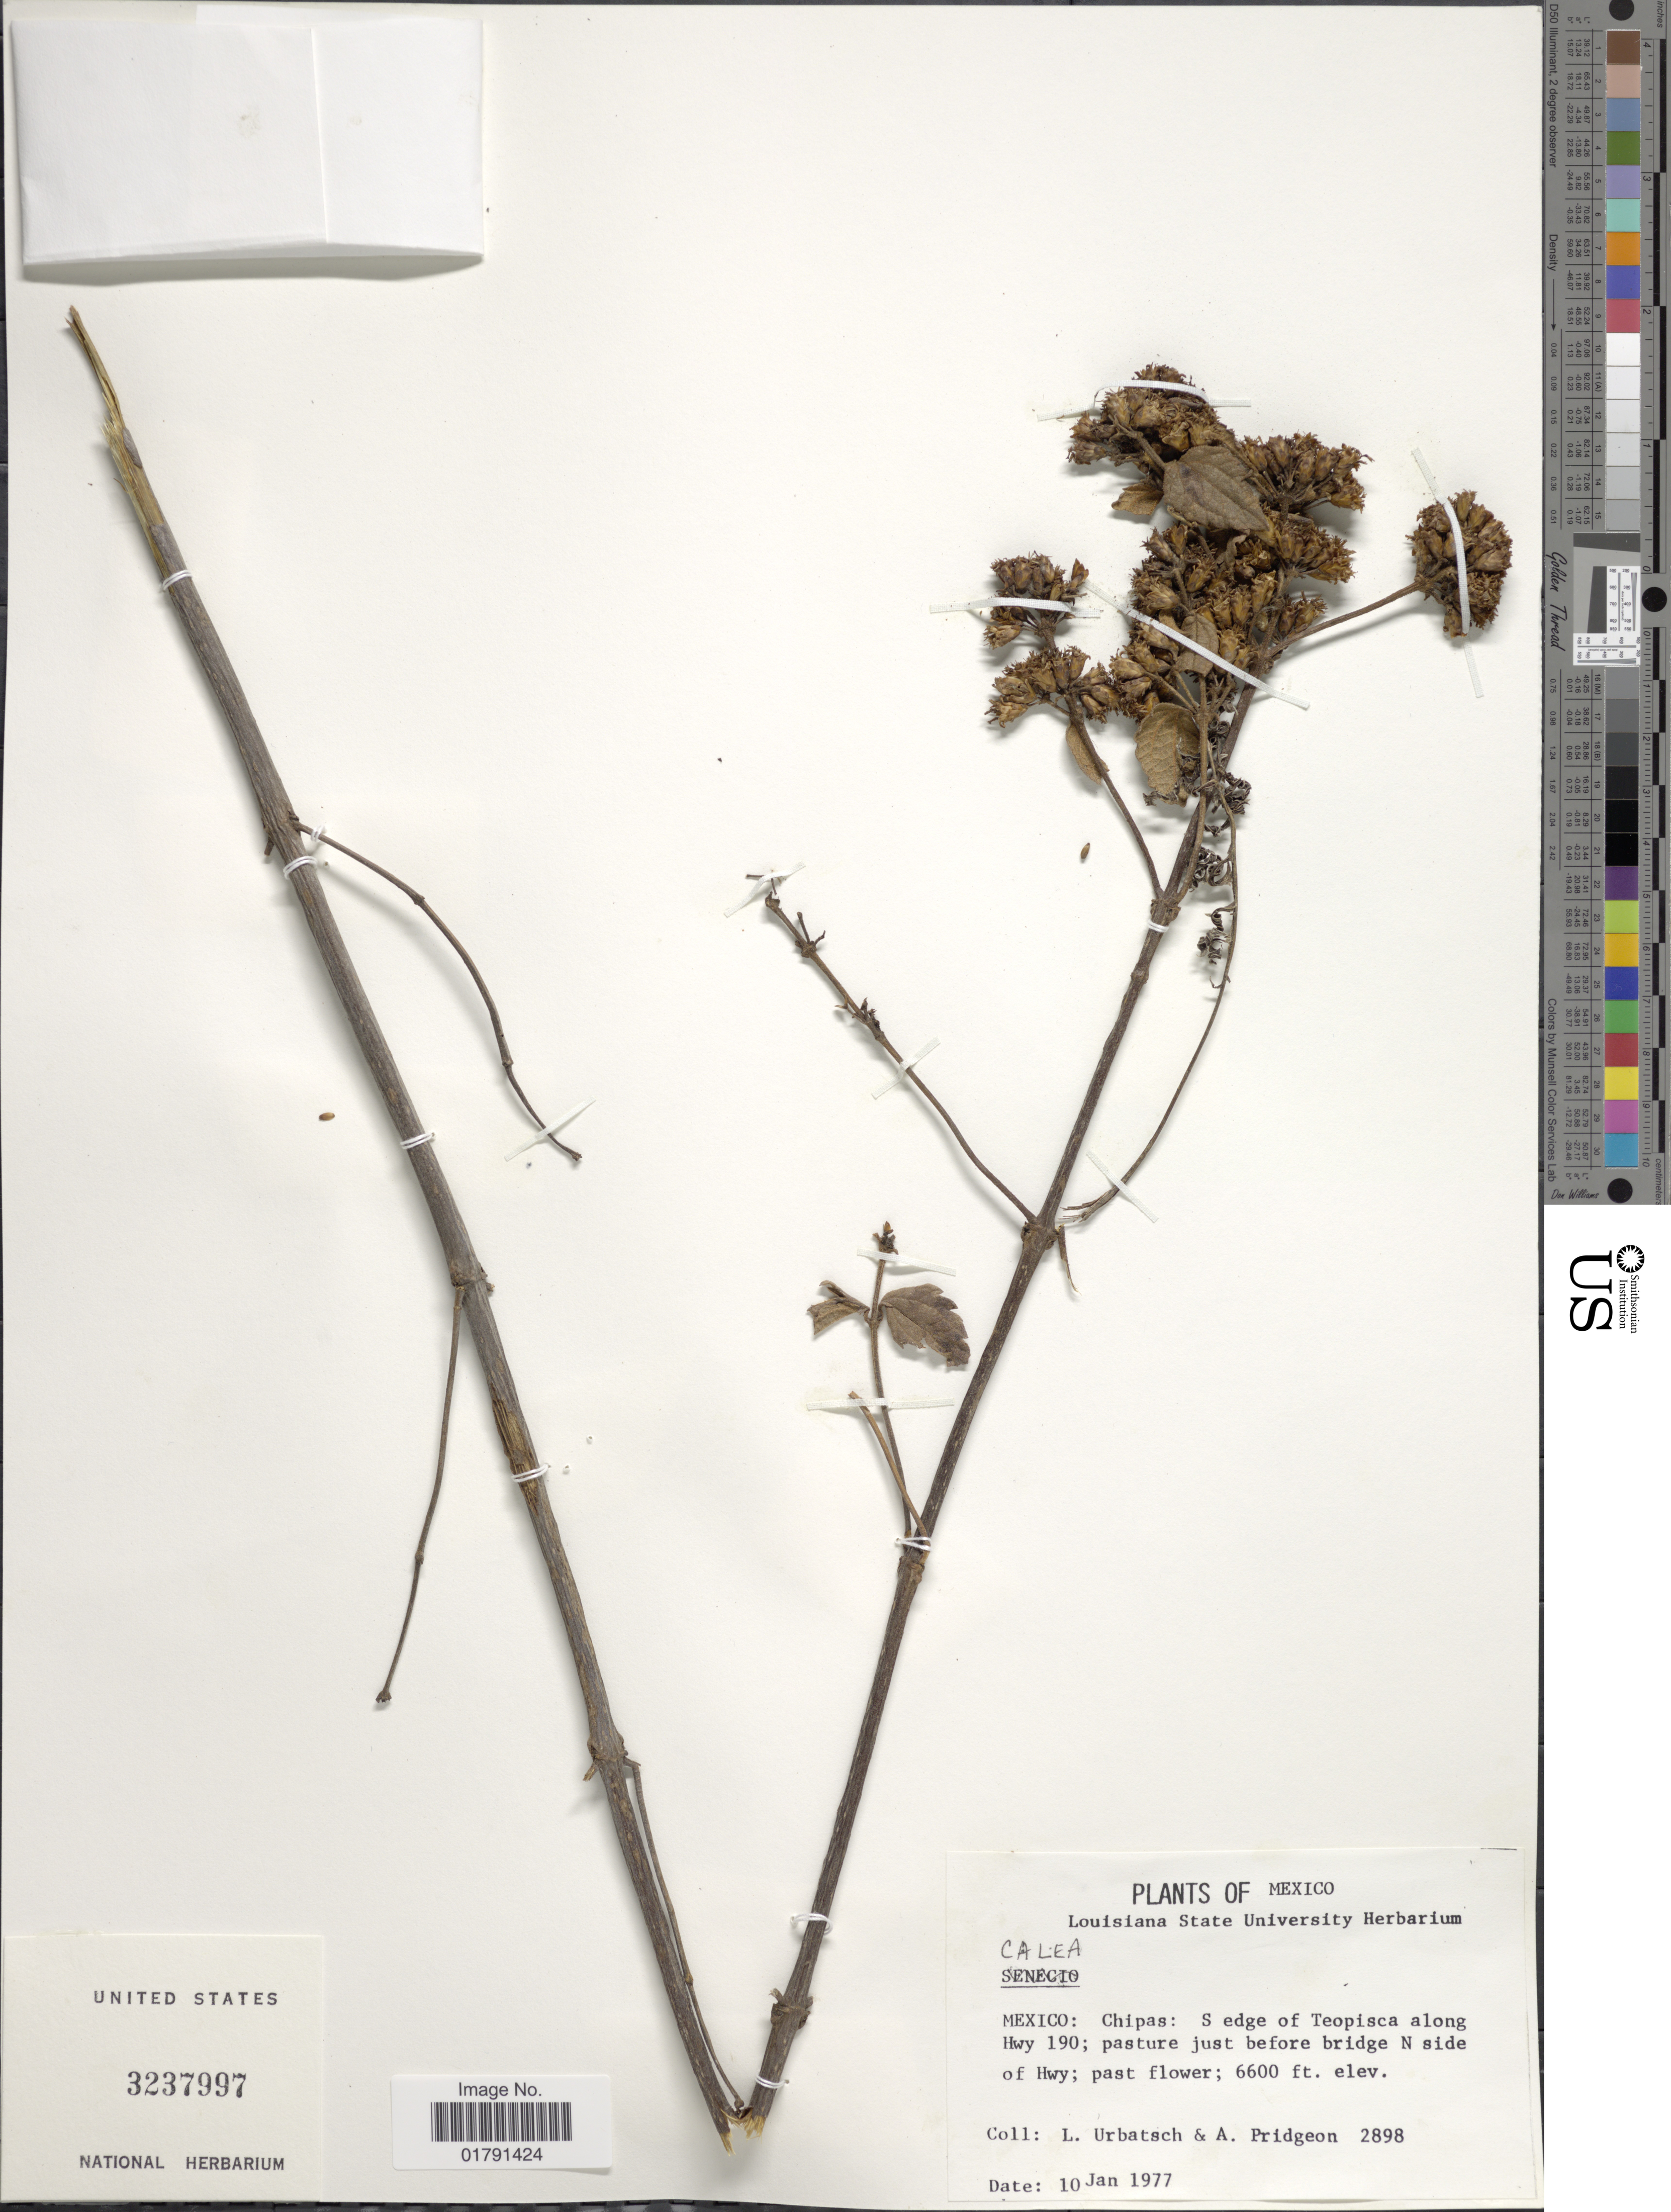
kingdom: Plantae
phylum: Tracheophyta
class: Magnoliopsida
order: Asterales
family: Asteraceae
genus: Calea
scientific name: Calea ternifolia var. ternifolia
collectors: L. E. Urbatsch & A. M. Pridgeon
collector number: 2898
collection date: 1977-01-10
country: Mexico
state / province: México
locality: Chipas, S edge of Teopisca along Hwy 190, pasture just before bridge N side of Hwy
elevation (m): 2012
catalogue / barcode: US 3237997